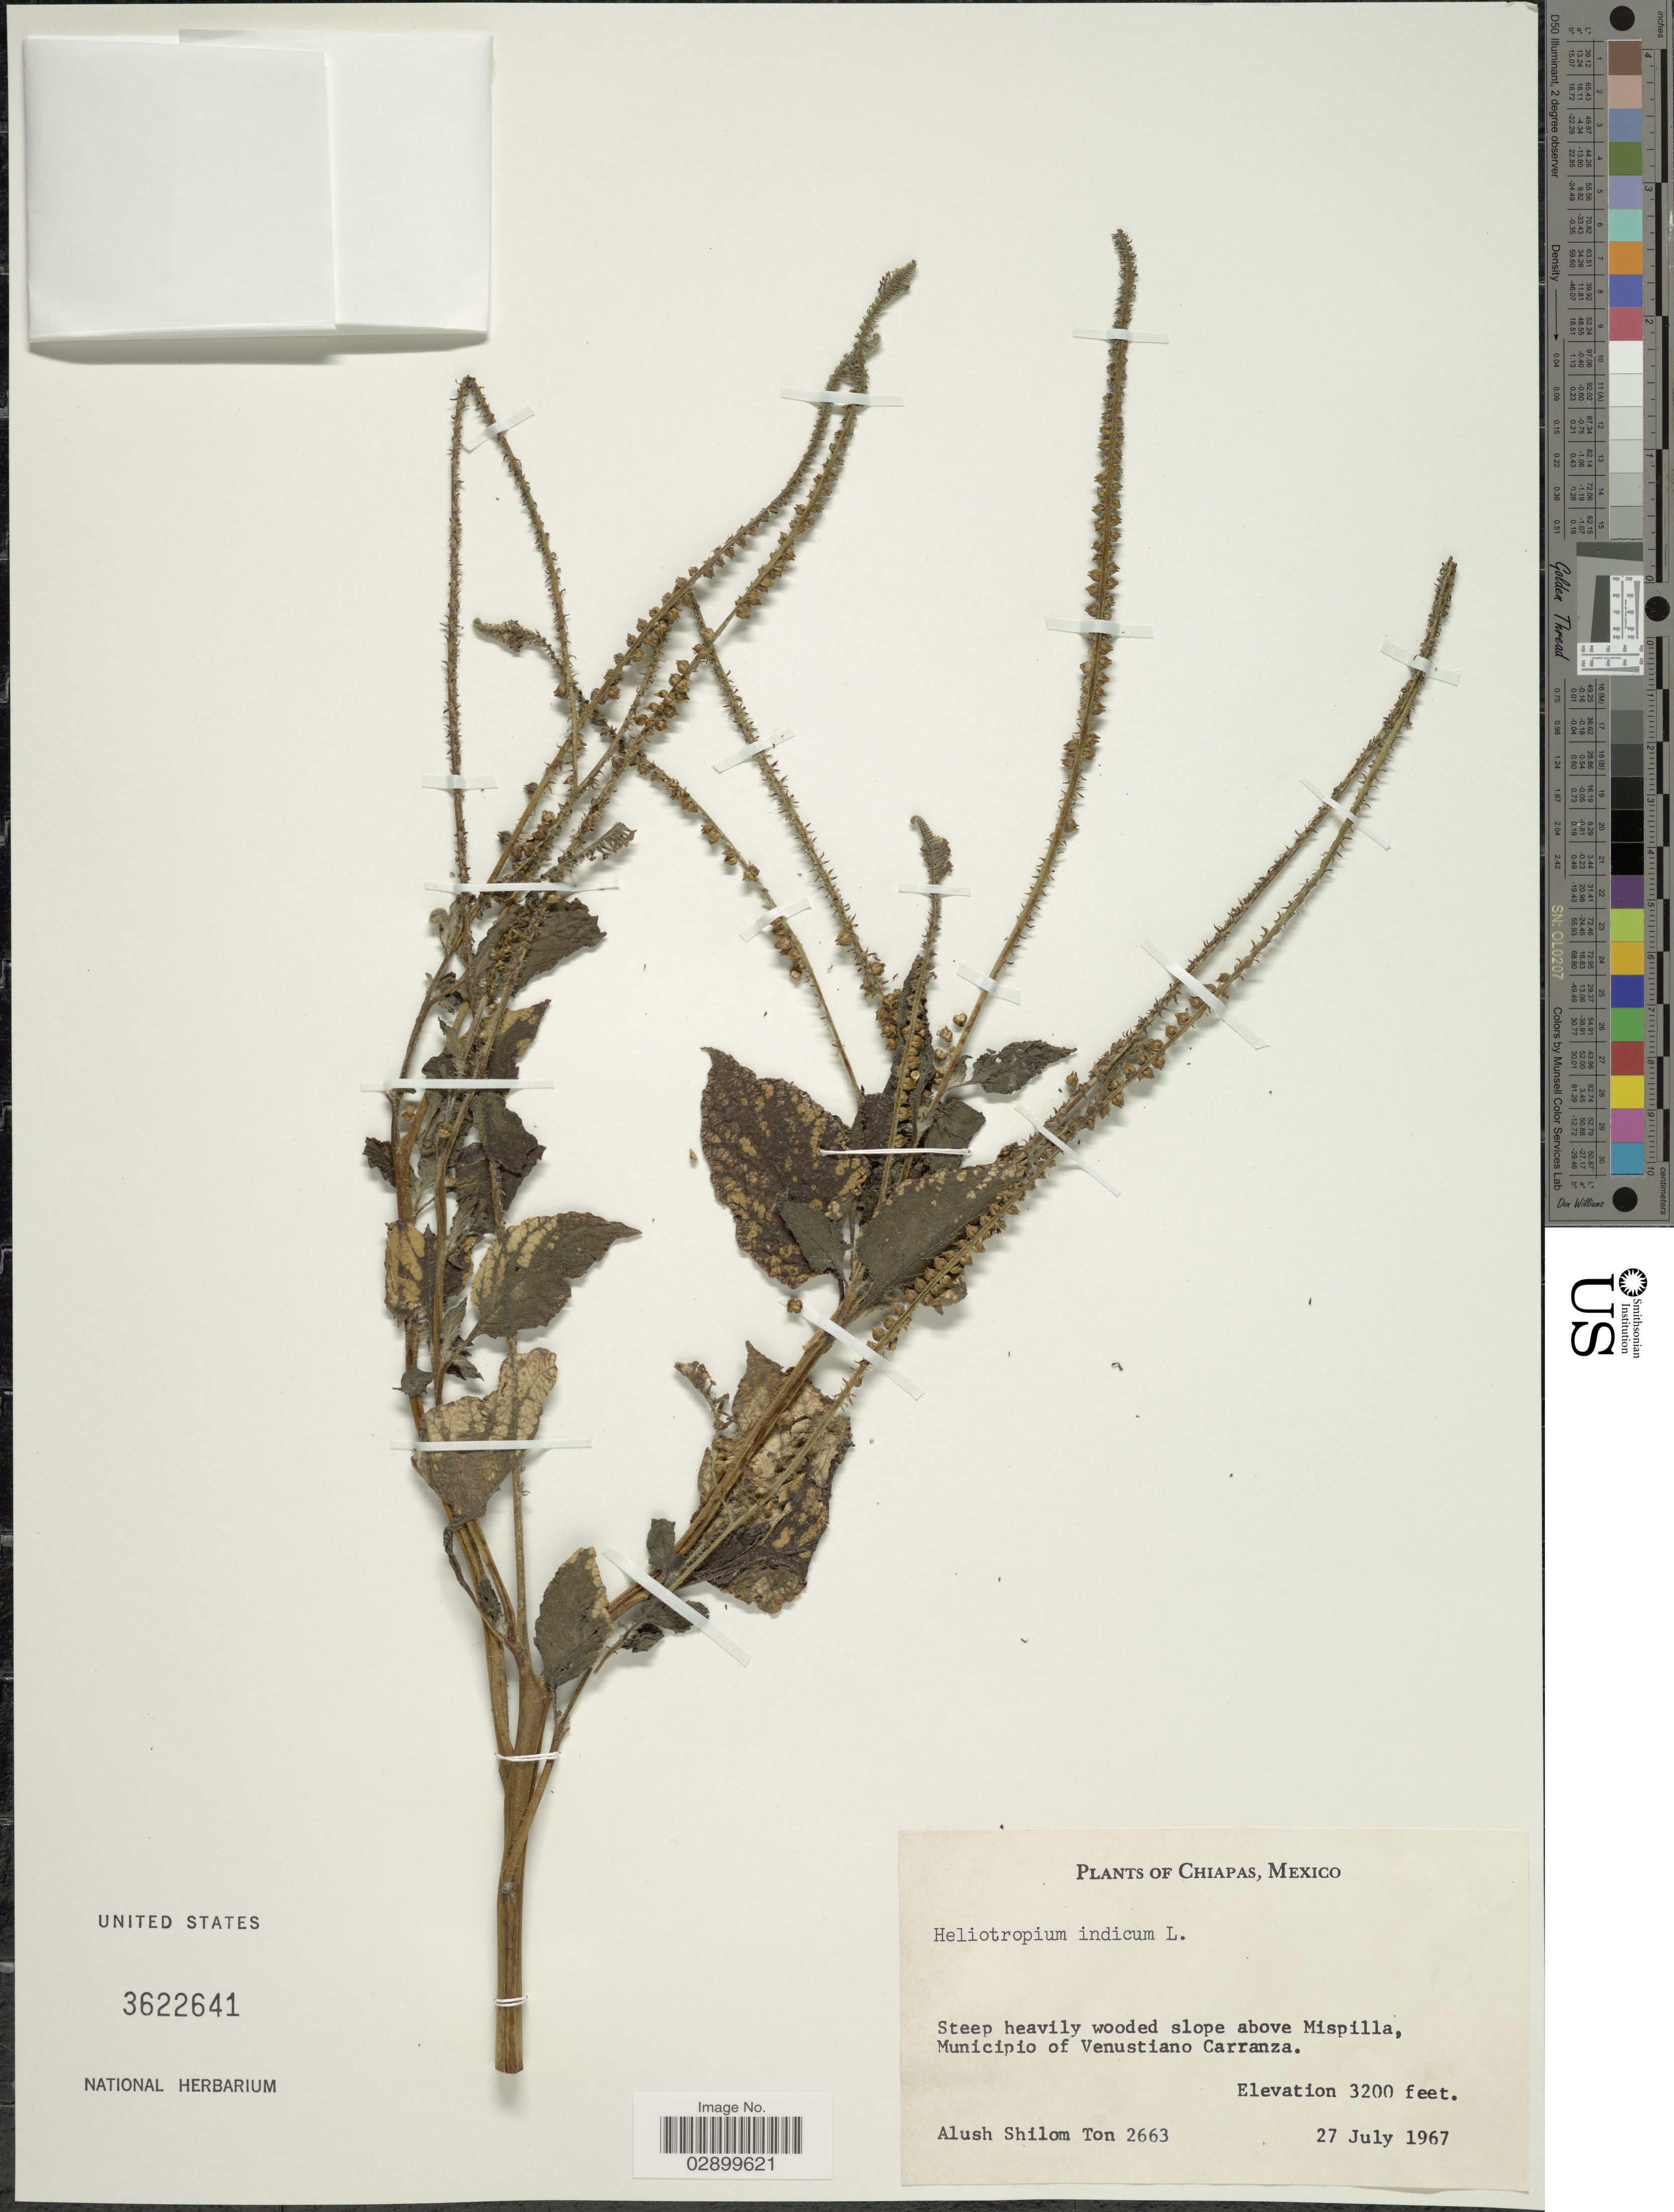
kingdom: Plantae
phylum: Tracheophyta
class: Magnoliopsida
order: Boraginales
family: Heliotropiaceae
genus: Heliotropium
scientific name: Heliotropium indicum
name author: L.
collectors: A. M. Ton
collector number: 2663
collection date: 1967-07-27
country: Mexico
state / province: Chiapas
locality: Steep heavily wooded slope above Mispilla, Municipio of Venustiano Carranza.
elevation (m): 975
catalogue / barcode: US 3622641